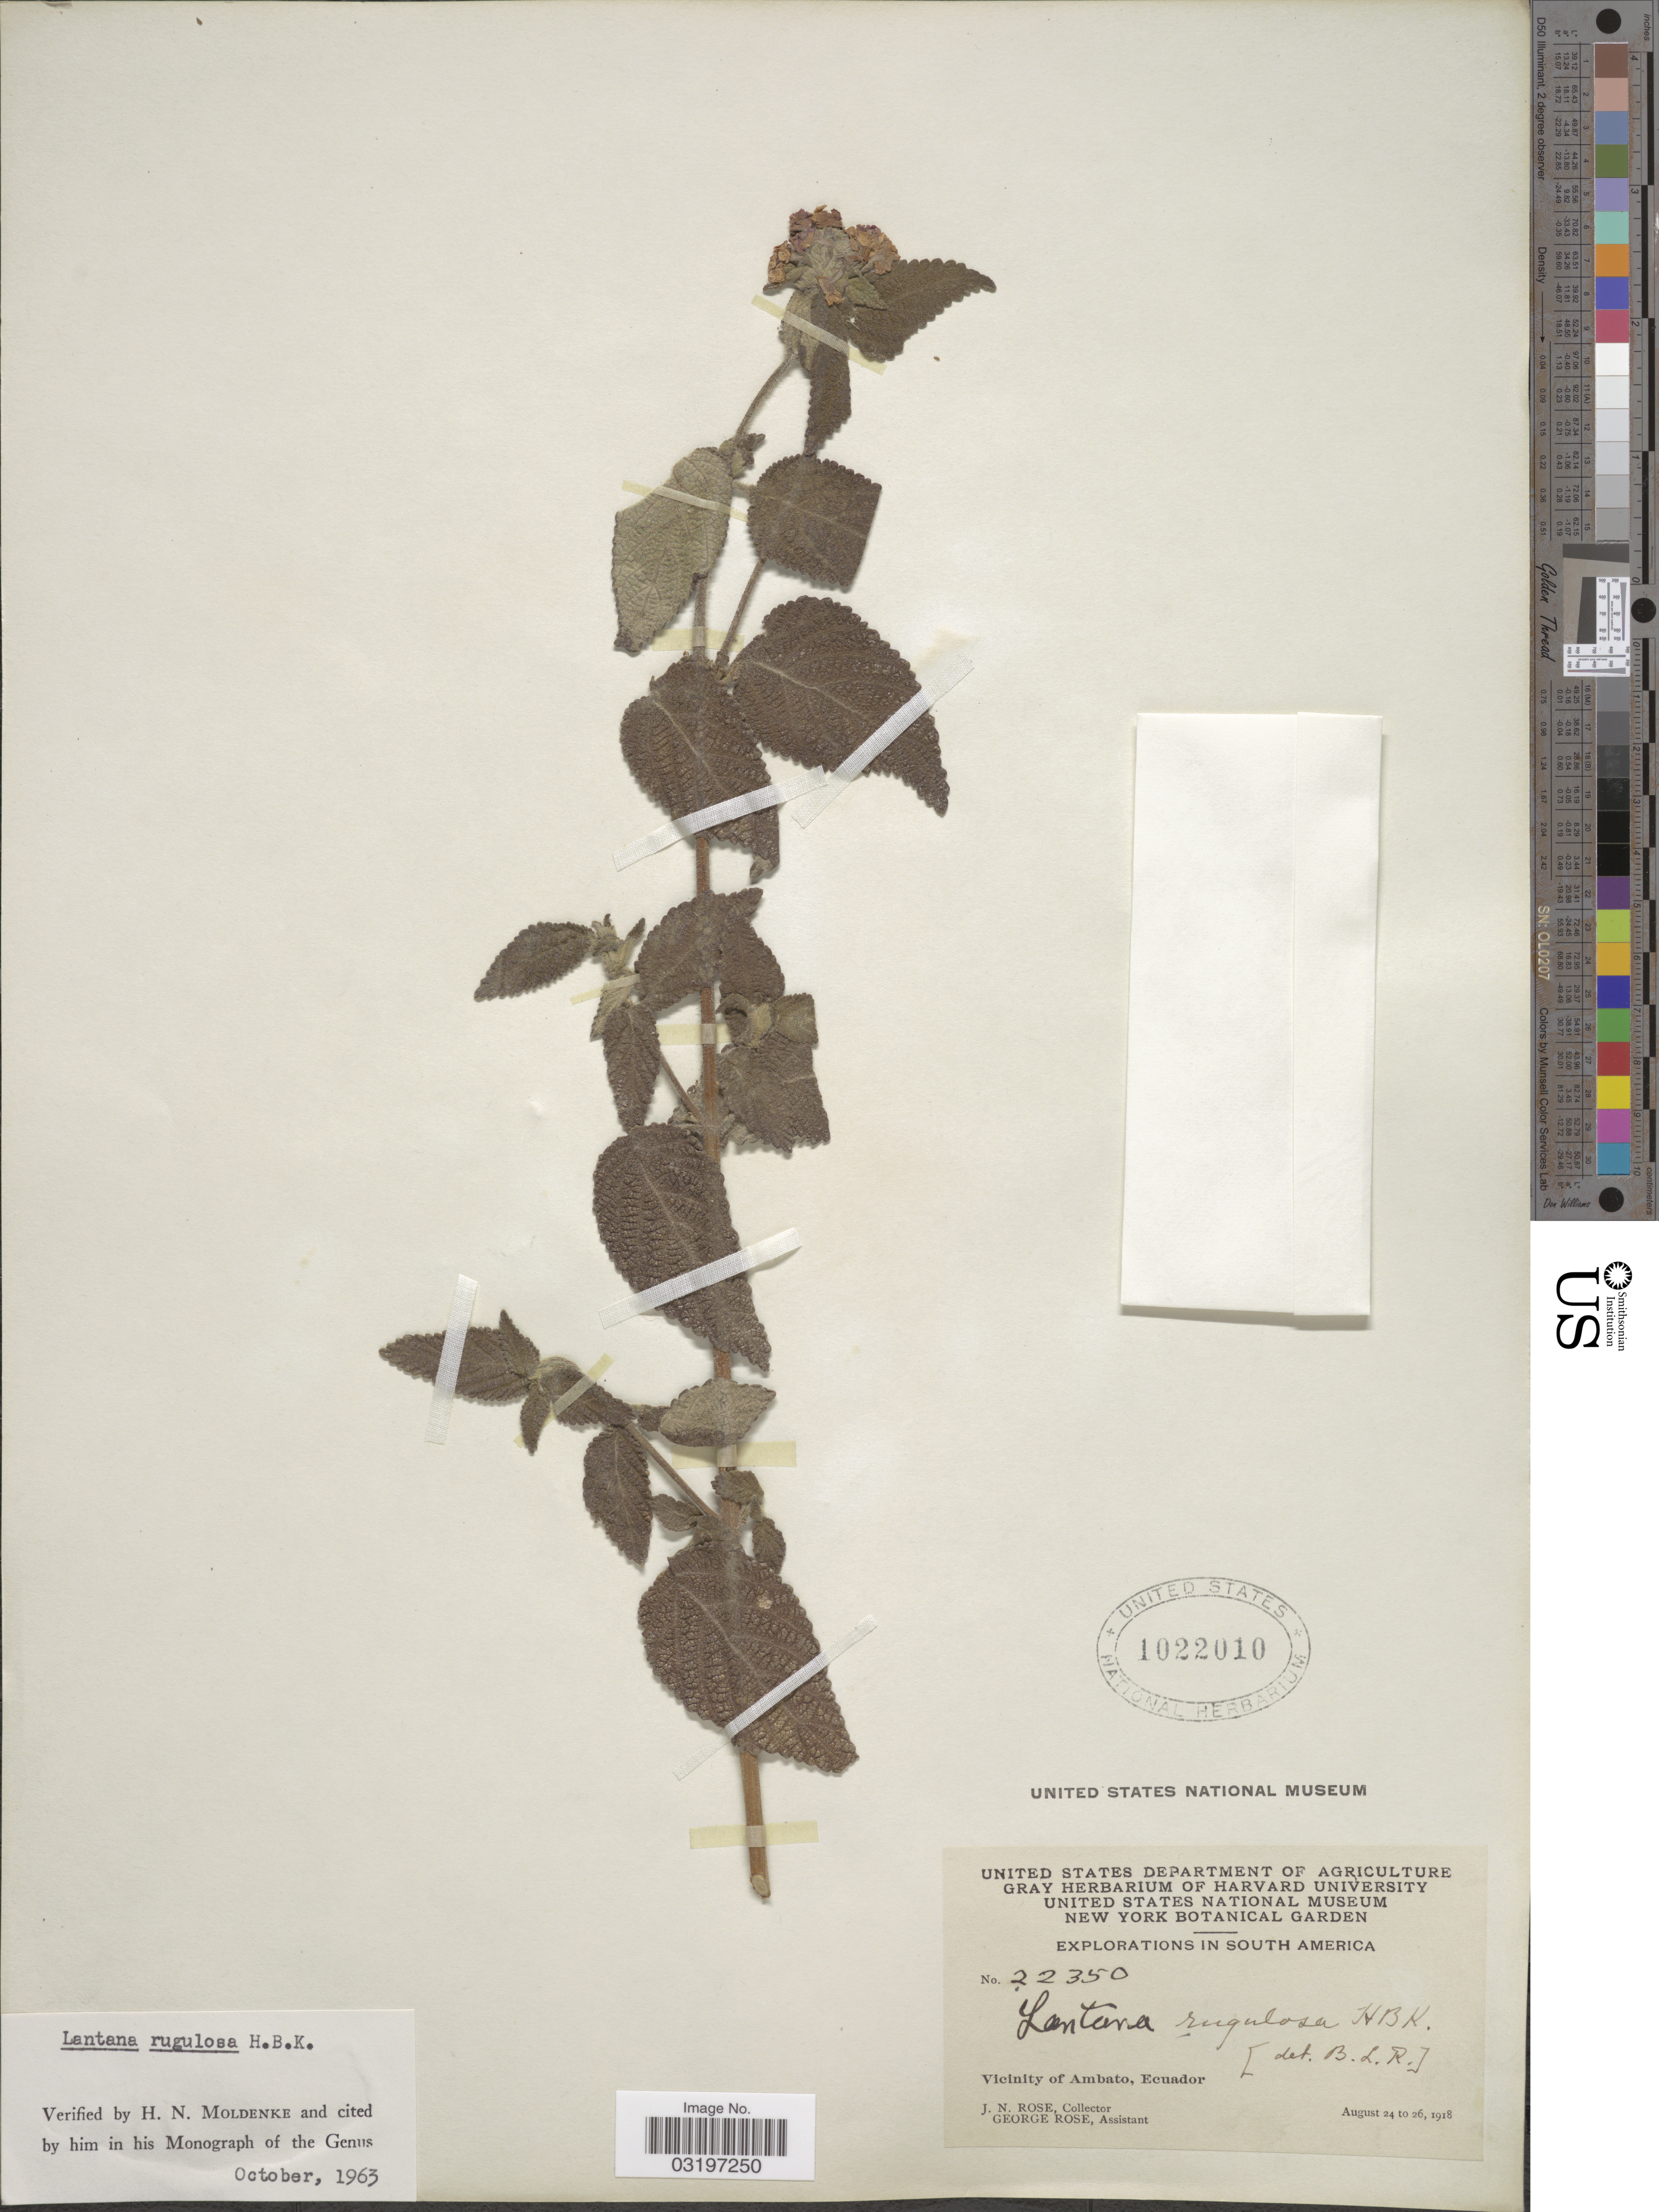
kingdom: Plantae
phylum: Tracheophyta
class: Magnoliopsida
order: Lamiales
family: Verbenaceae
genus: Lantana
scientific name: Lantana rugulosa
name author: Kunth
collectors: J. N. Rose & G. Rose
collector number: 22350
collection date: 1918-08-24/1918-08-26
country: Ecuador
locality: Vicinity of Ambato.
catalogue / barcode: US 1022010